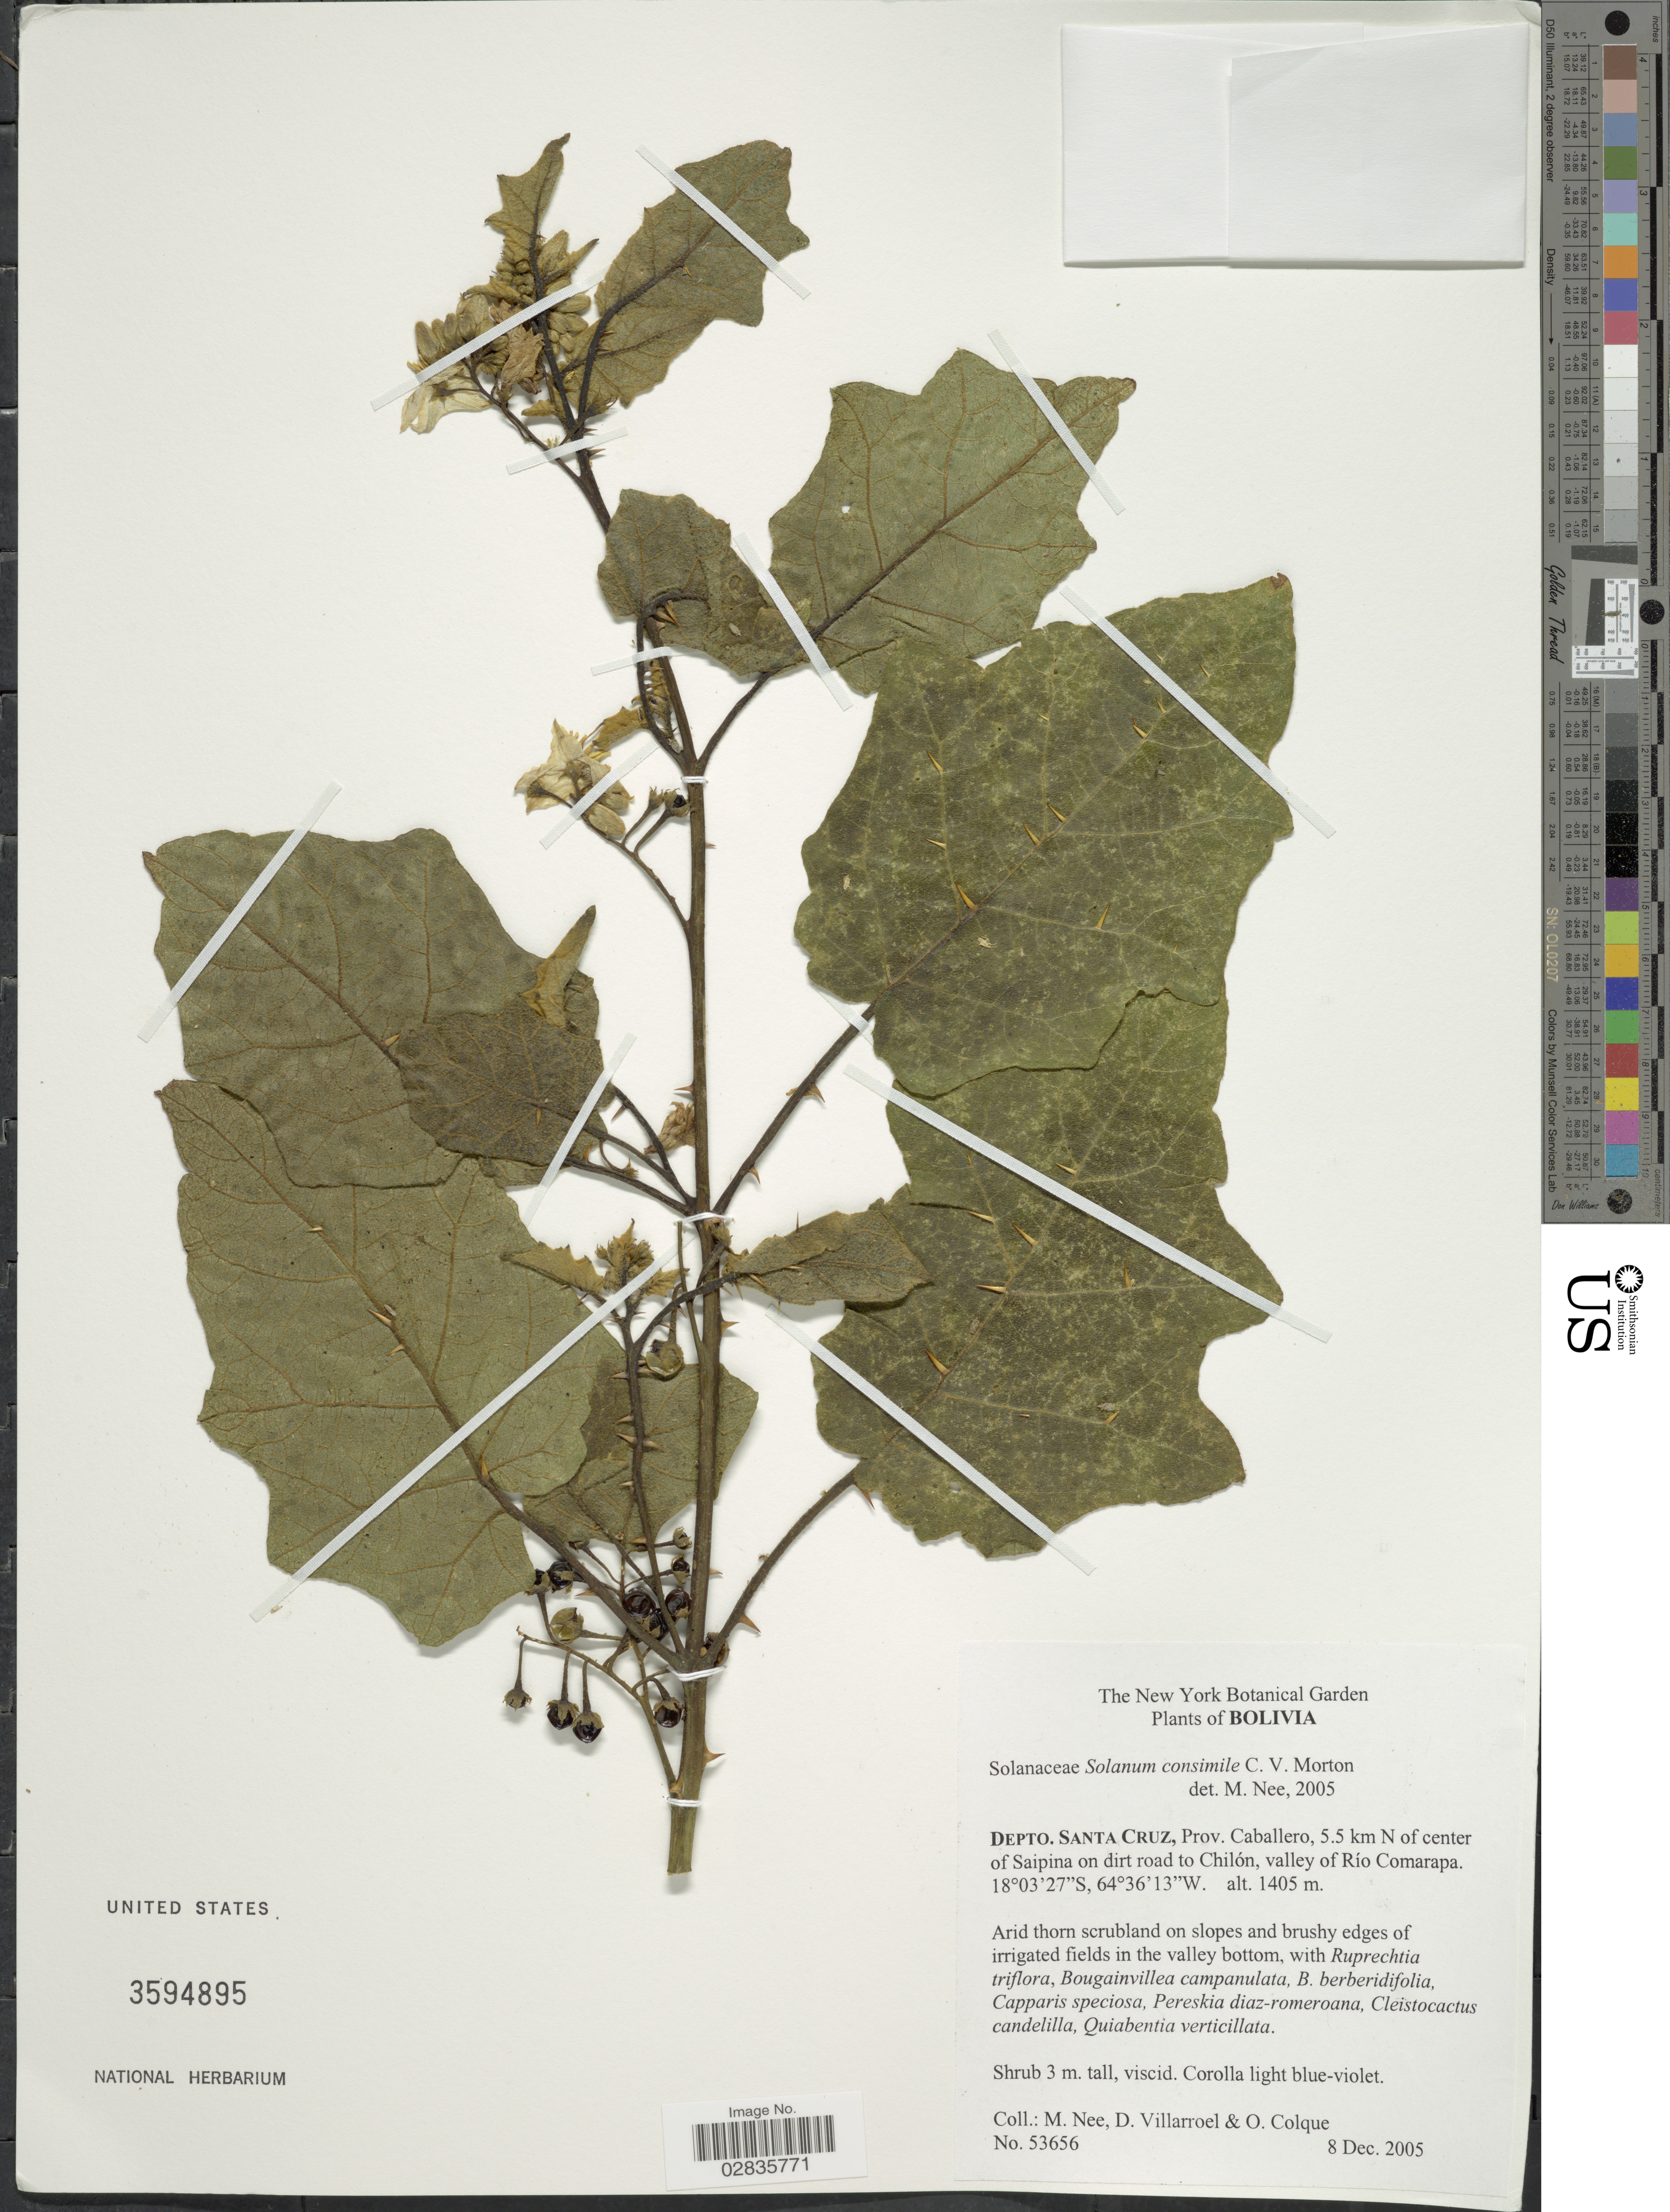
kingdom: Plantae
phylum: Tracheophyta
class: Magnoliopsida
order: Solanales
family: Solanaceae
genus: Solanum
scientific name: Solanum consimile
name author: C.V. Morton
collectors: M. Nee, D. Villarroel & O. Colque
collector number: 53656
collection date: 2005-12-08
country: Bolivia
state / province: Santa Cruz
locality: Depto. Santa Cruz, Prov. Caballero, 5.5 km N of center of Saipina on dirt road to Chilón, valley of Río Comarapa.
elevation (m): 1405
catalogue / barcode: US 3594895